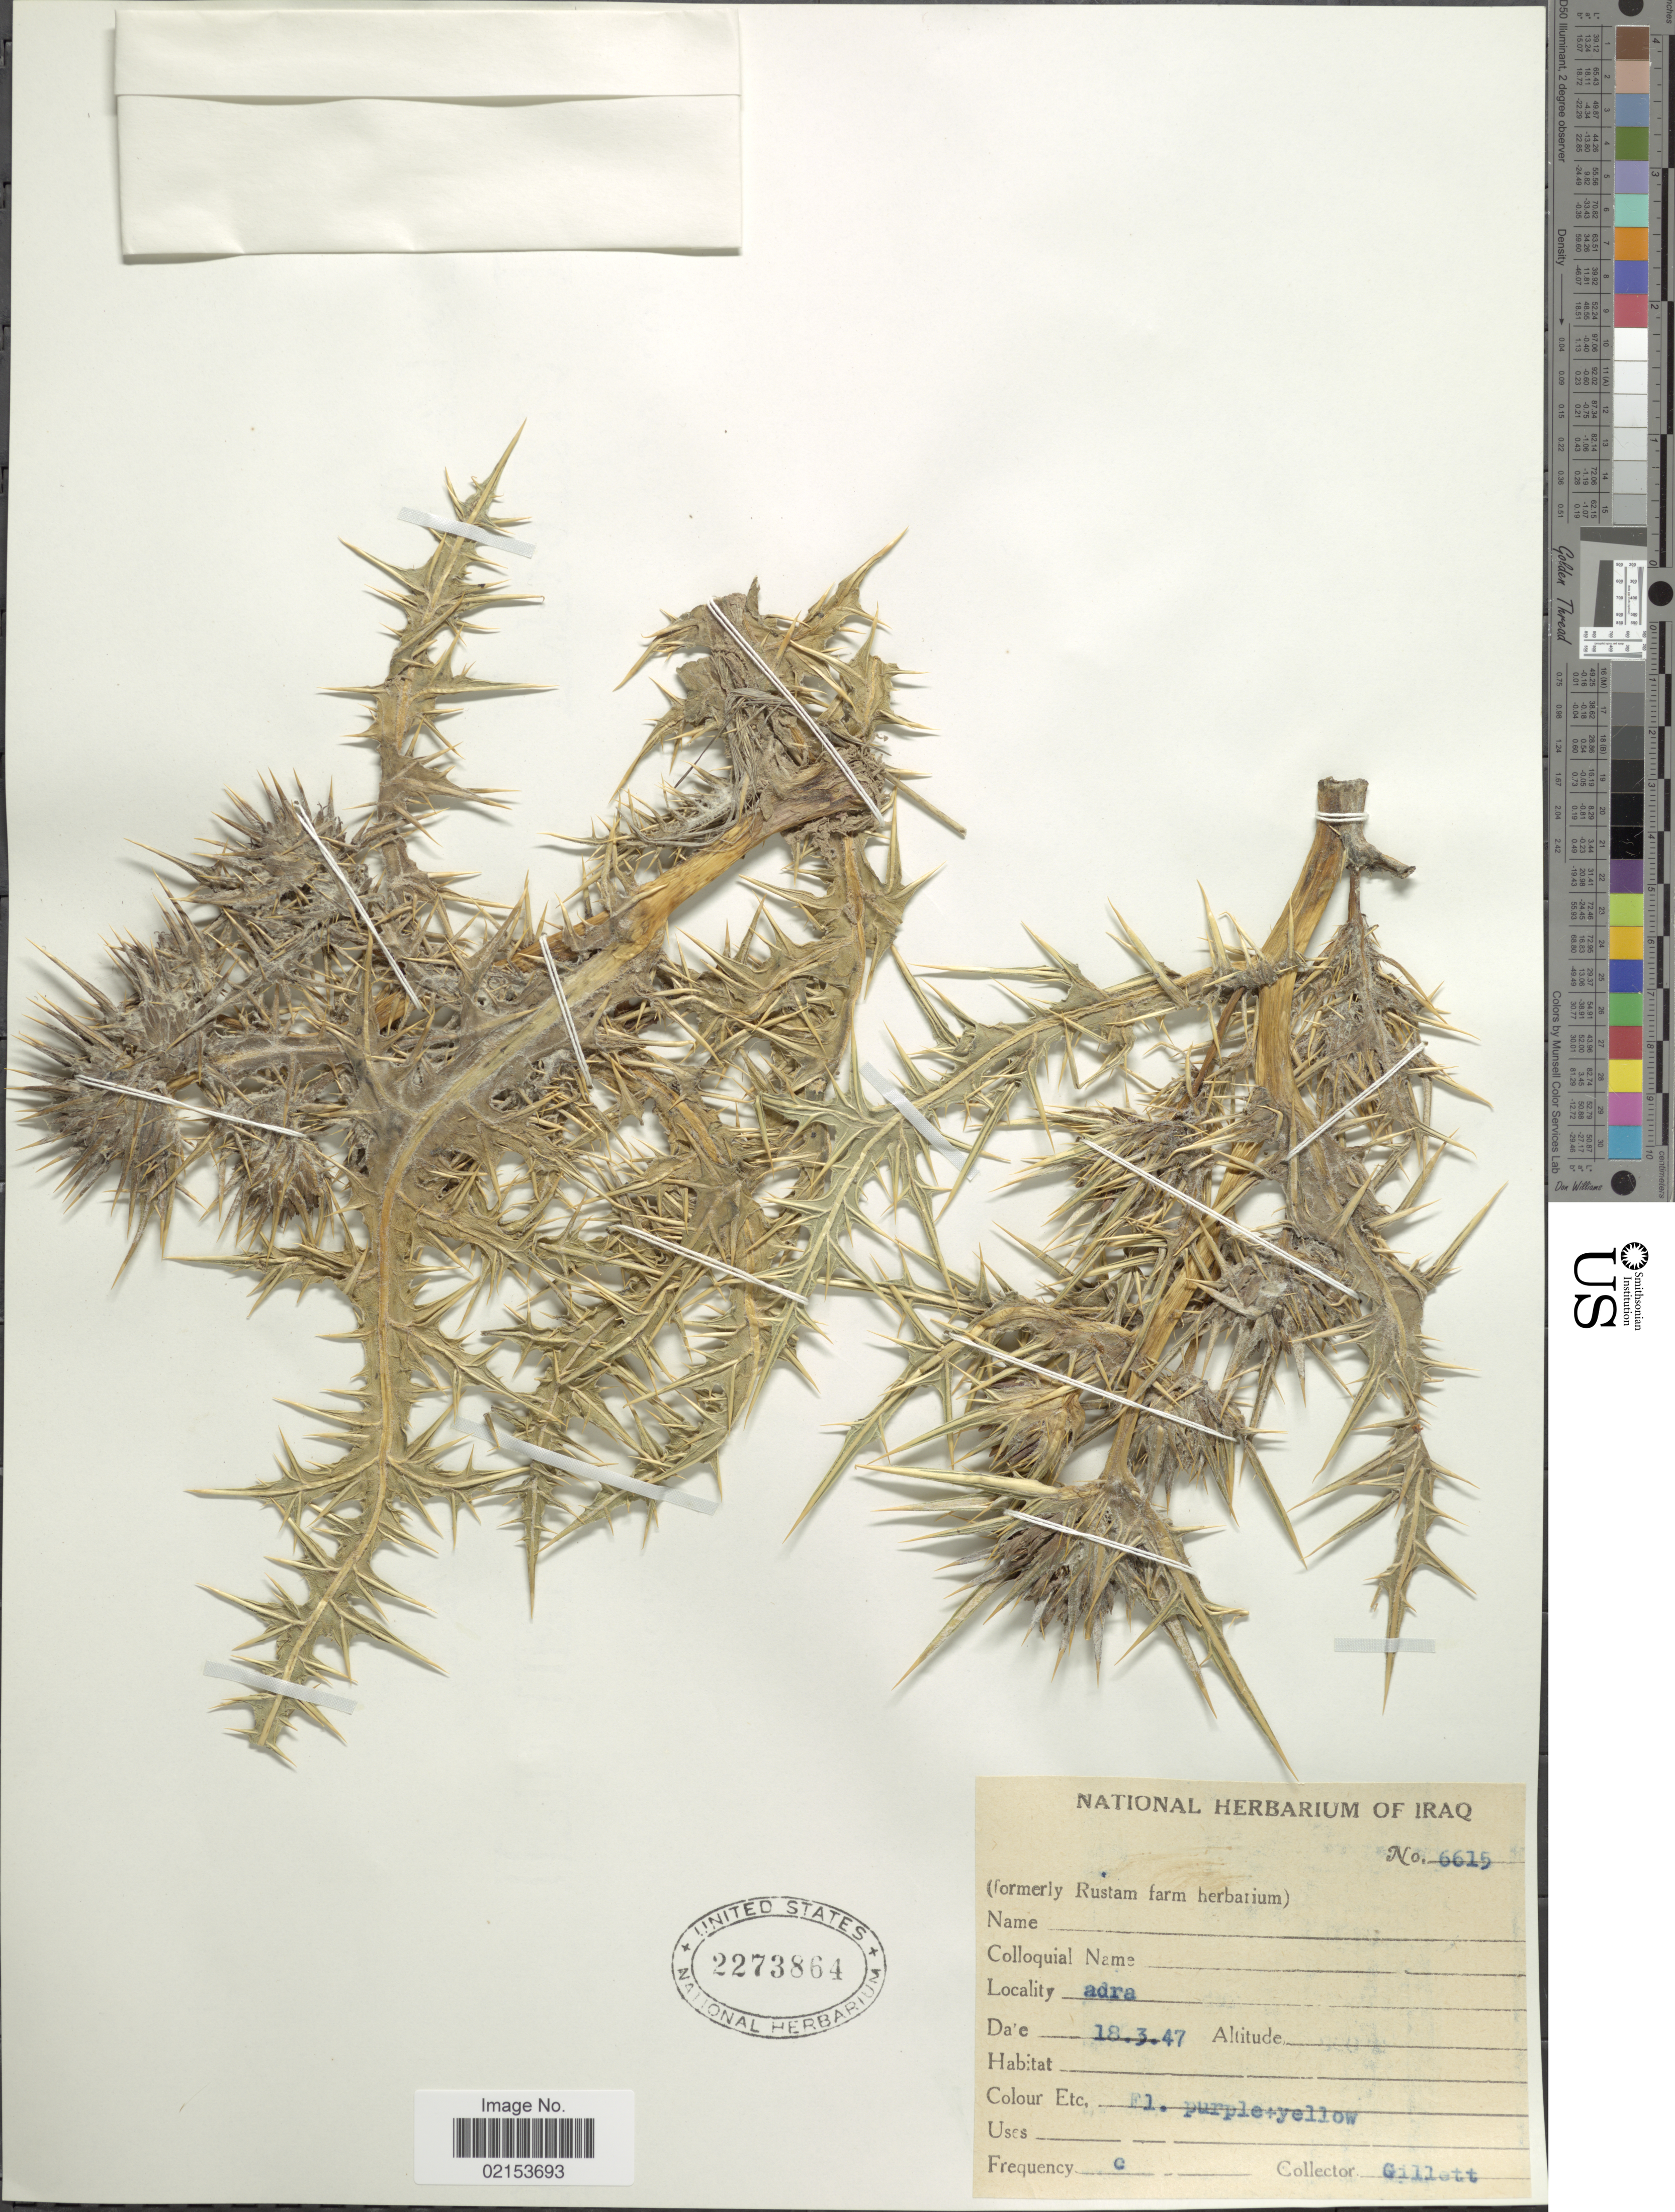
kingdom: Plantae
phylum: Tracheophyta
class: Magnoliopsida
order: Asterales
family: Asteraceae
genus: Echinops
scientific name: Echinops sp.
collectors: Gillett, --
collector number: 6615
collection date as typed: Transcribed d/m/y: 18/3/47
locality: Adra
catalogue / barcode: US 2273864